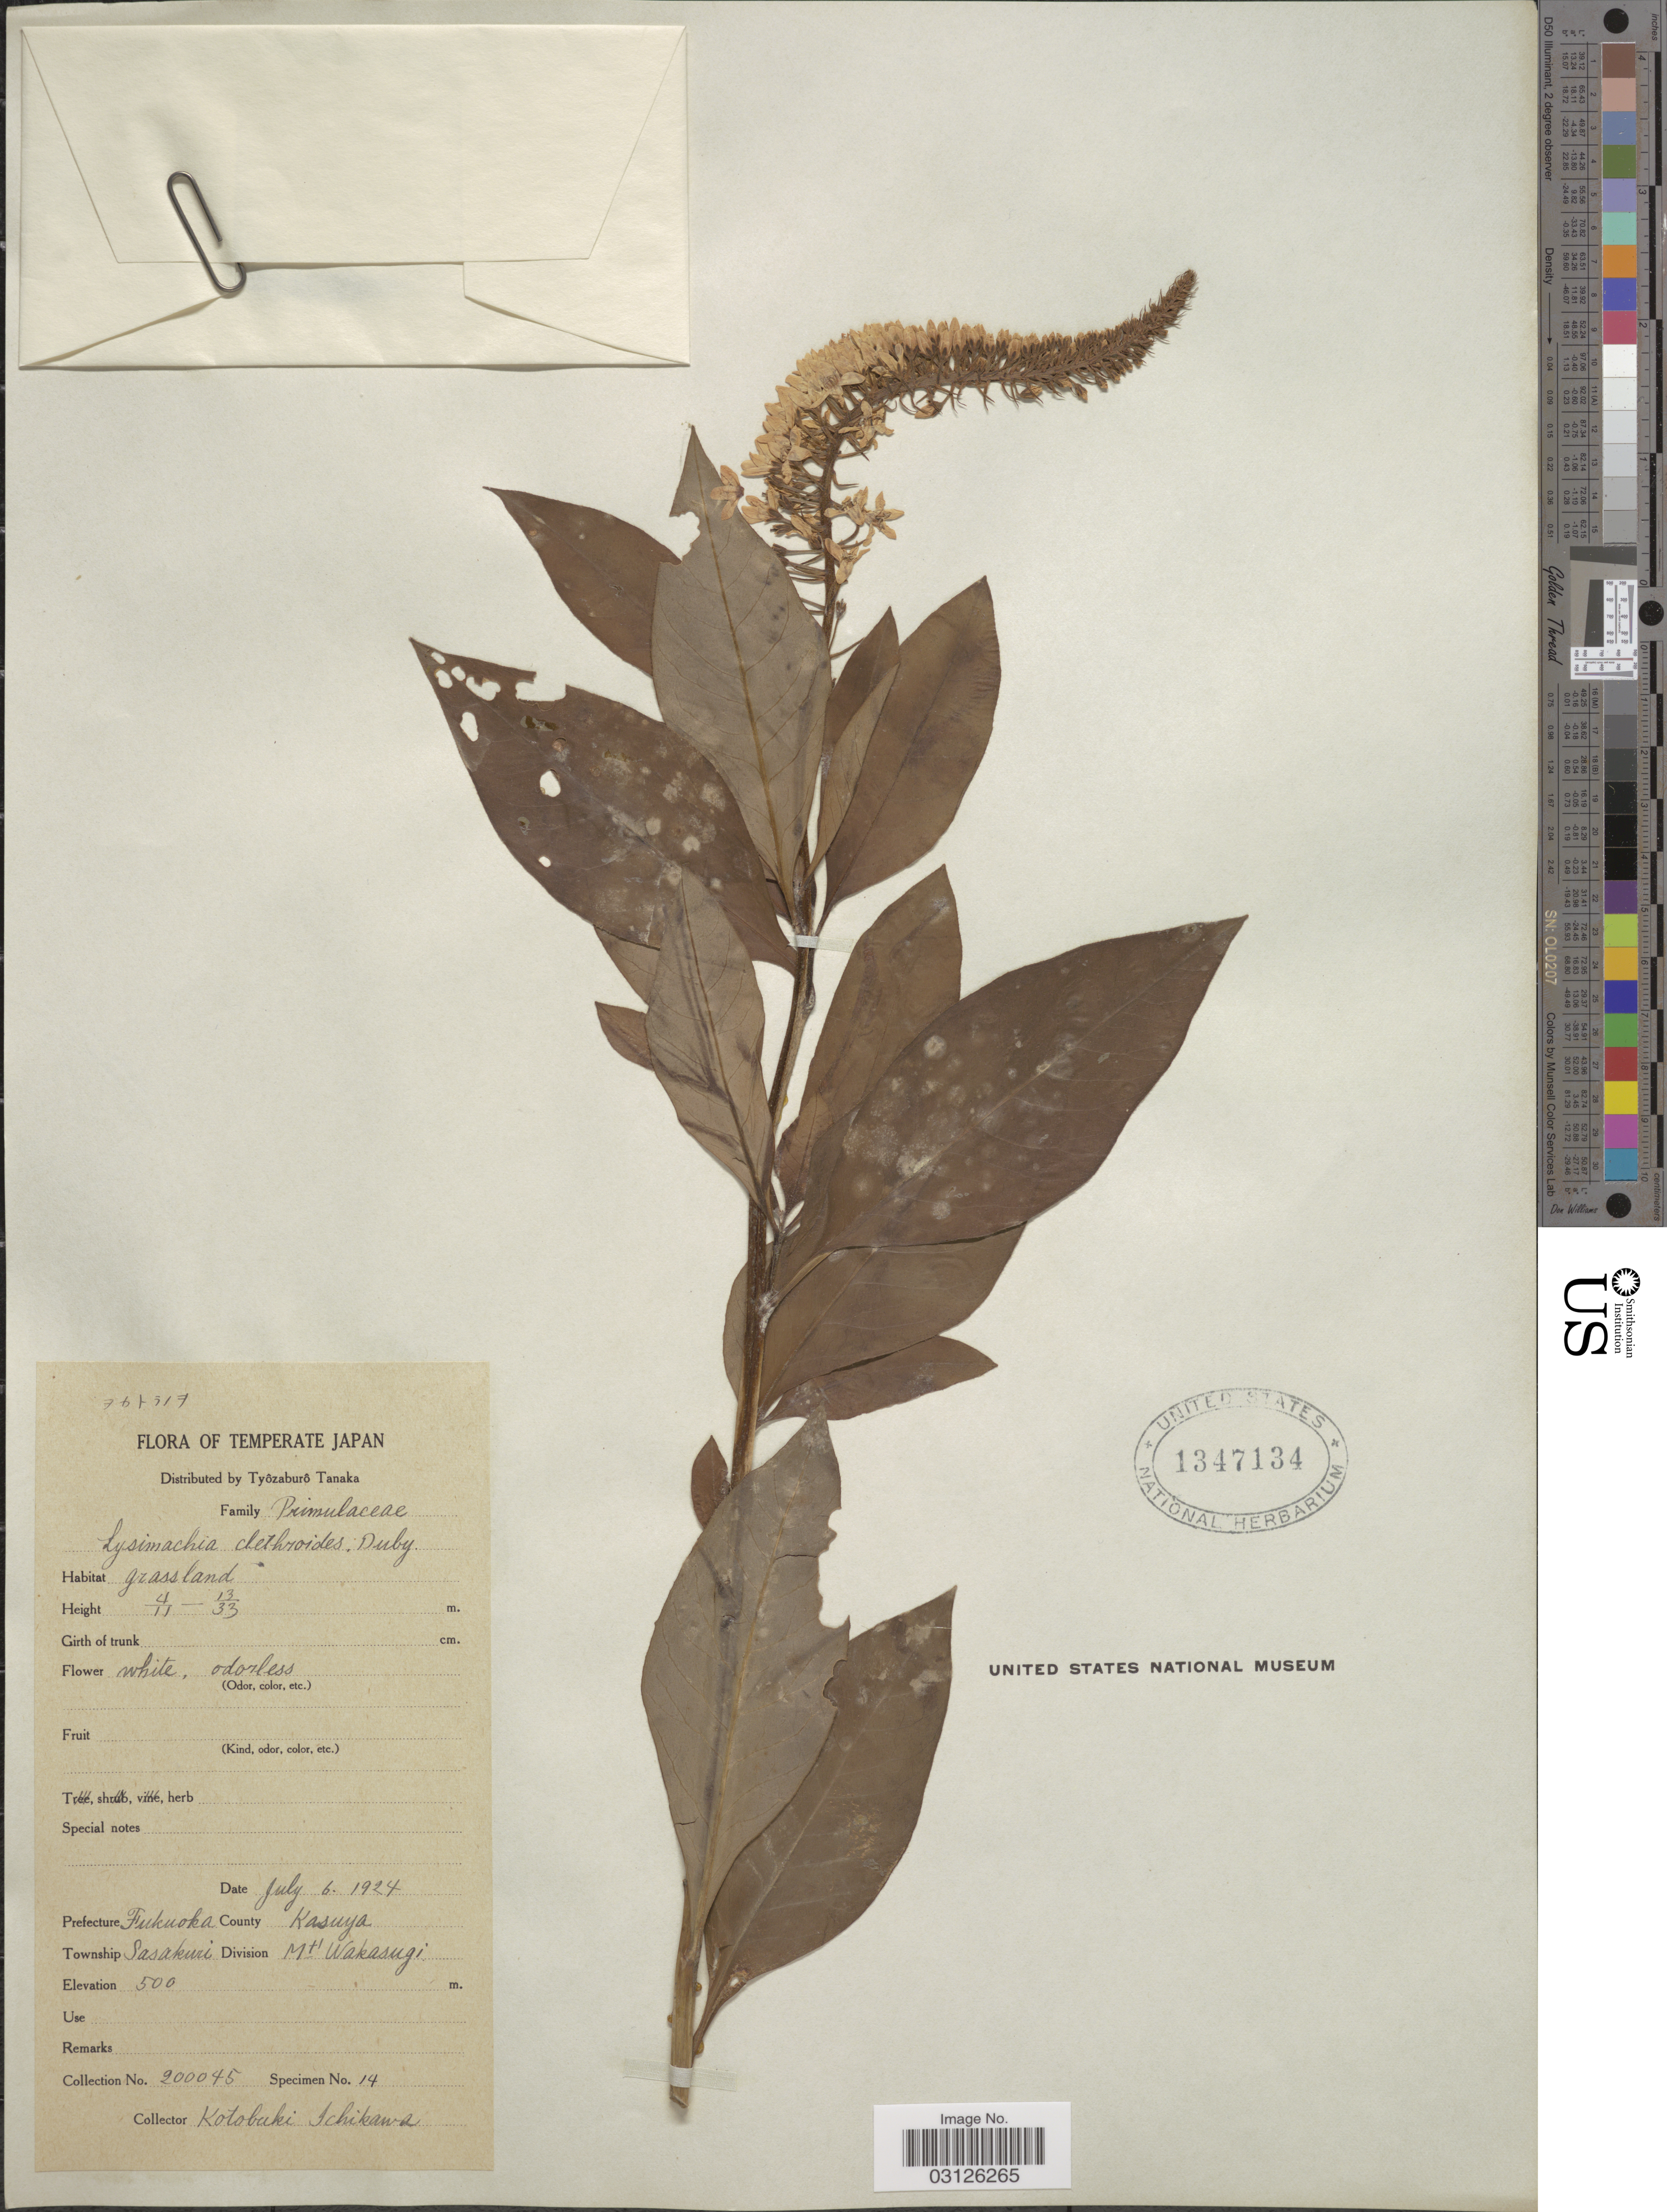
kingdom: Plantae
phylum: Tracheophyta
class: Magnoliopsida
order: Ericales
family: Primulaceae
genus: Lysimachia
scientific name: Lysimachia clethroides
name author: Duby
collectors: K. Ichikawa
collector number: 200045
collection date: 1924-07-06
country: Japan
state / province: Hukuoka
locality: Prefecture Fukuoka, County Kasuya, Township Sasakuri, Division Mt. Wakasugi.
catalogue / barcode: US 1347134